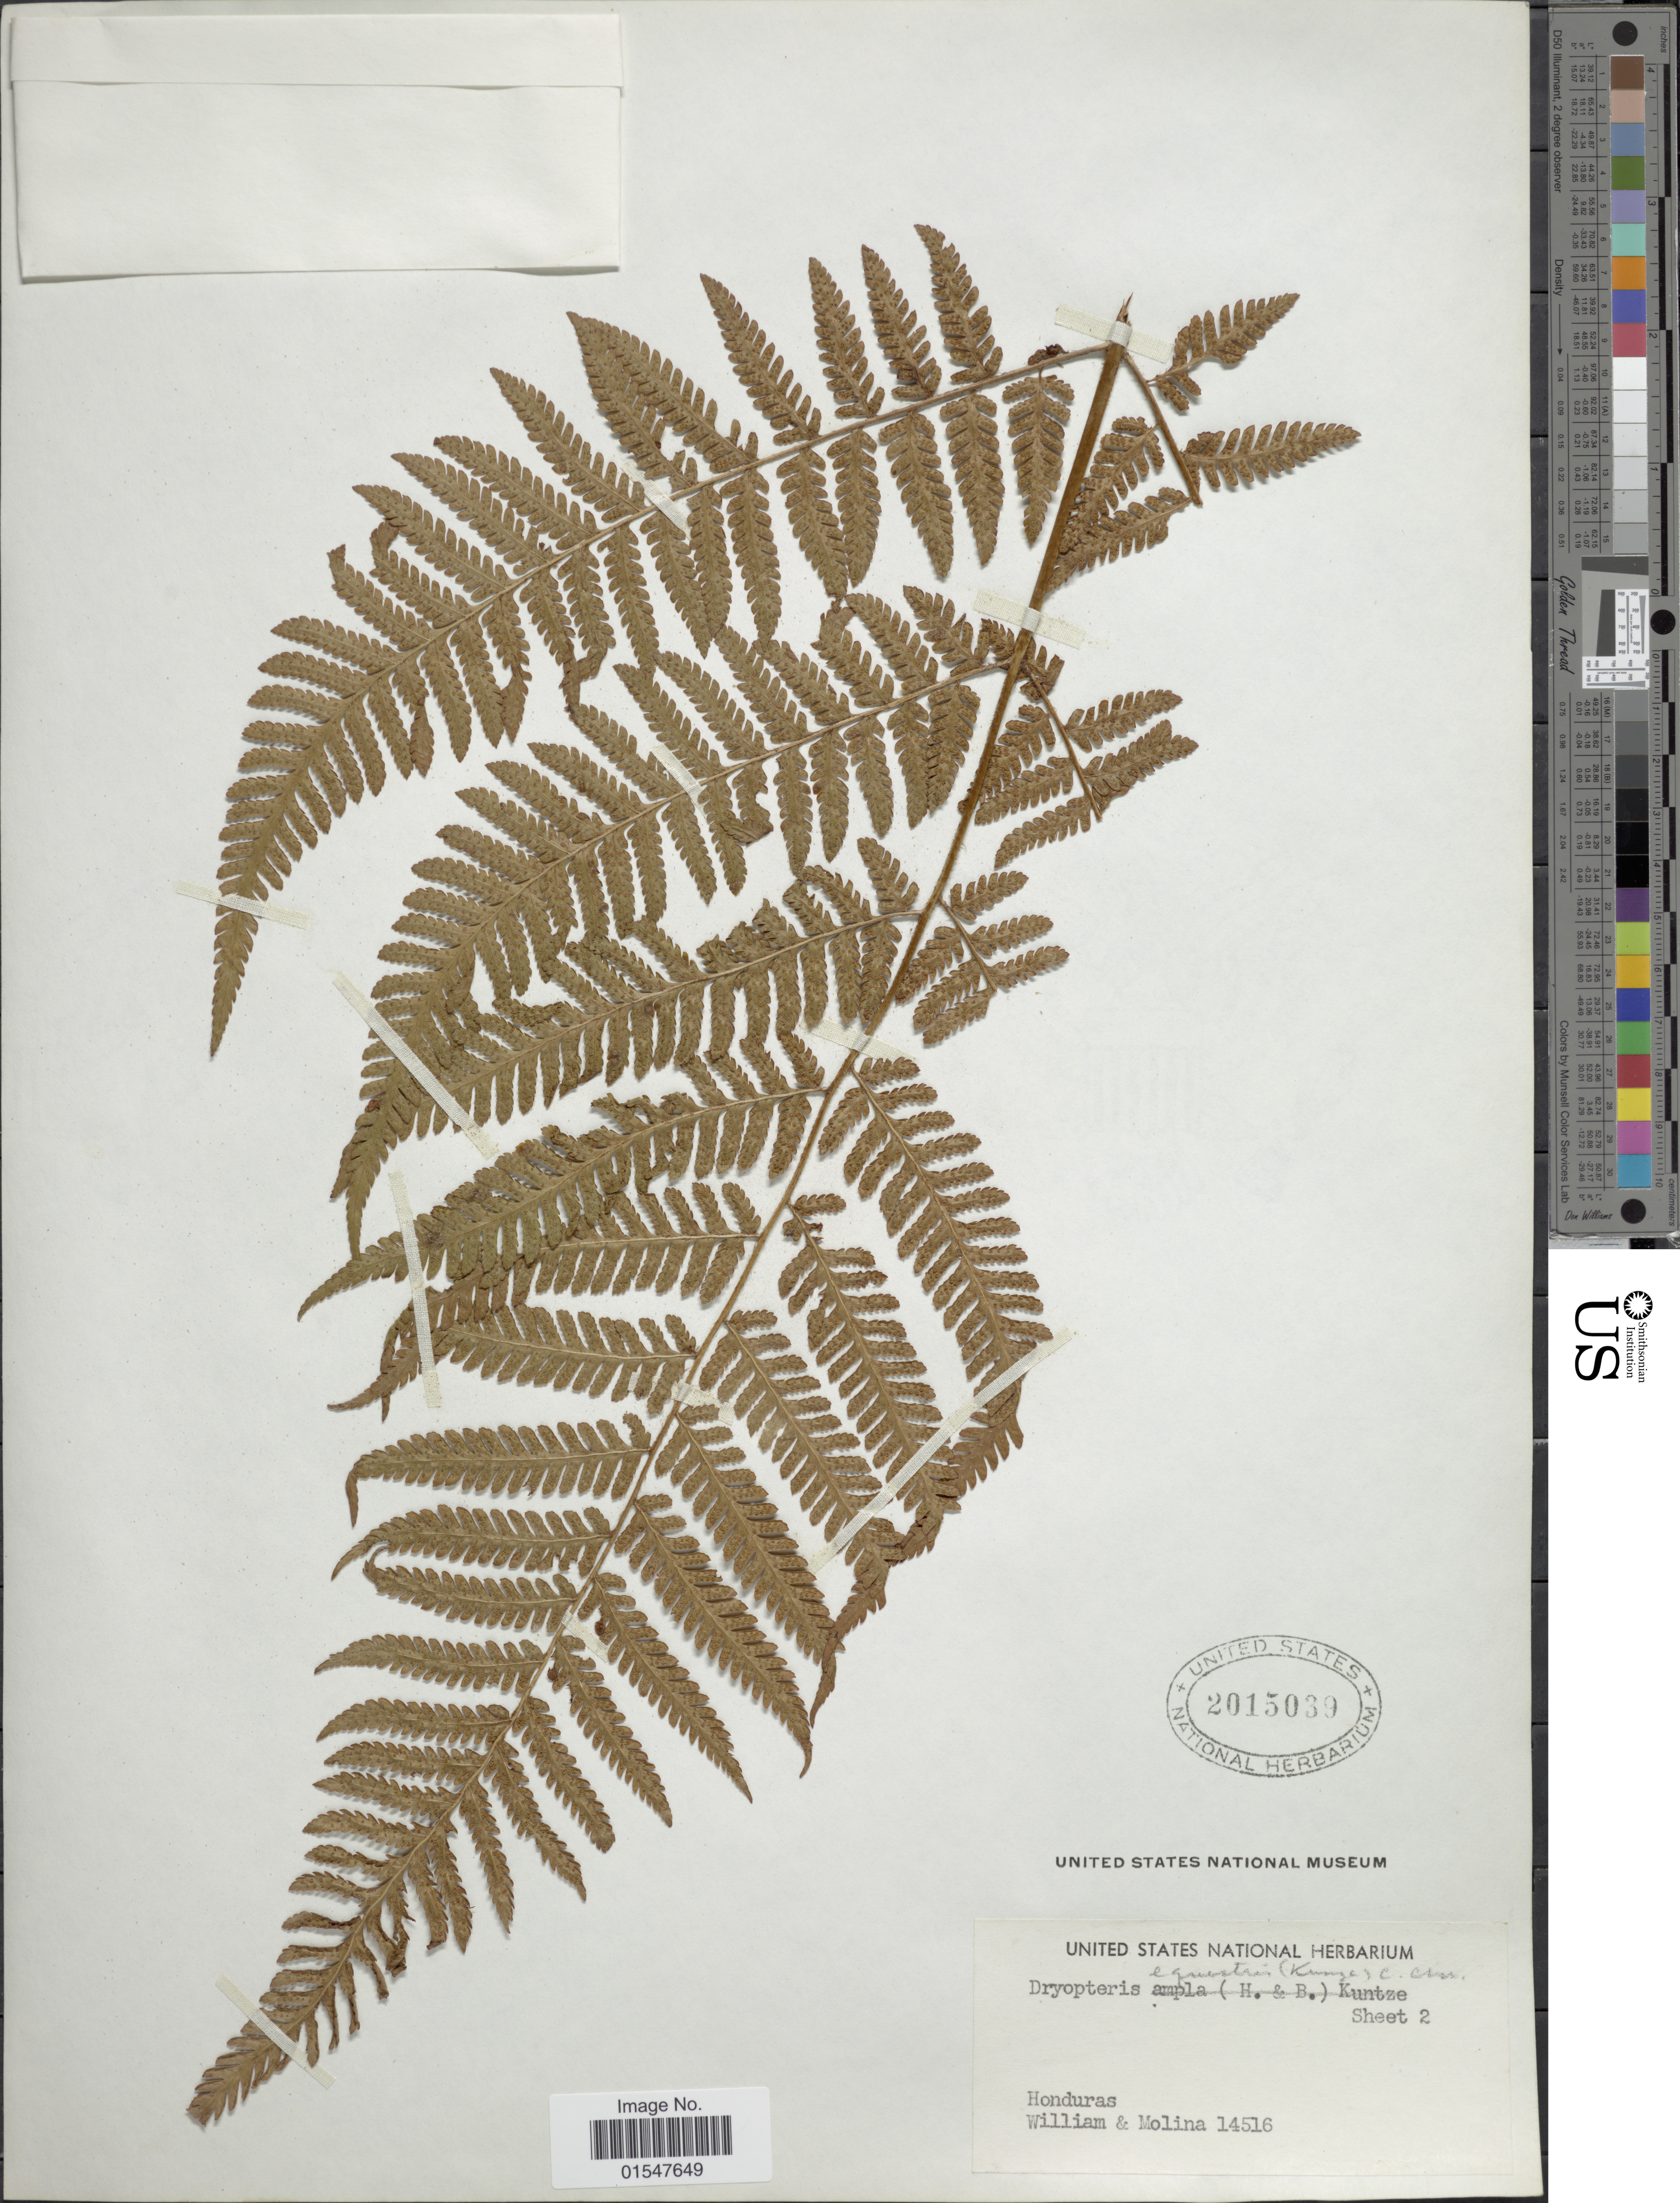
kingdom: Plantae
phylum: Tracheophyta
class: Polypodiopsida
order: Polypodiales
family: Dryopteridaceae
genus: Ctenitis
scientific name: Ctenitis equestris var. equestris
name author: (Kunze) Ching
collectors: -. William & -- Molina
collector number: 14516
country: Honduras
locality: Honduras.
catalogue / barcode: US 2015039